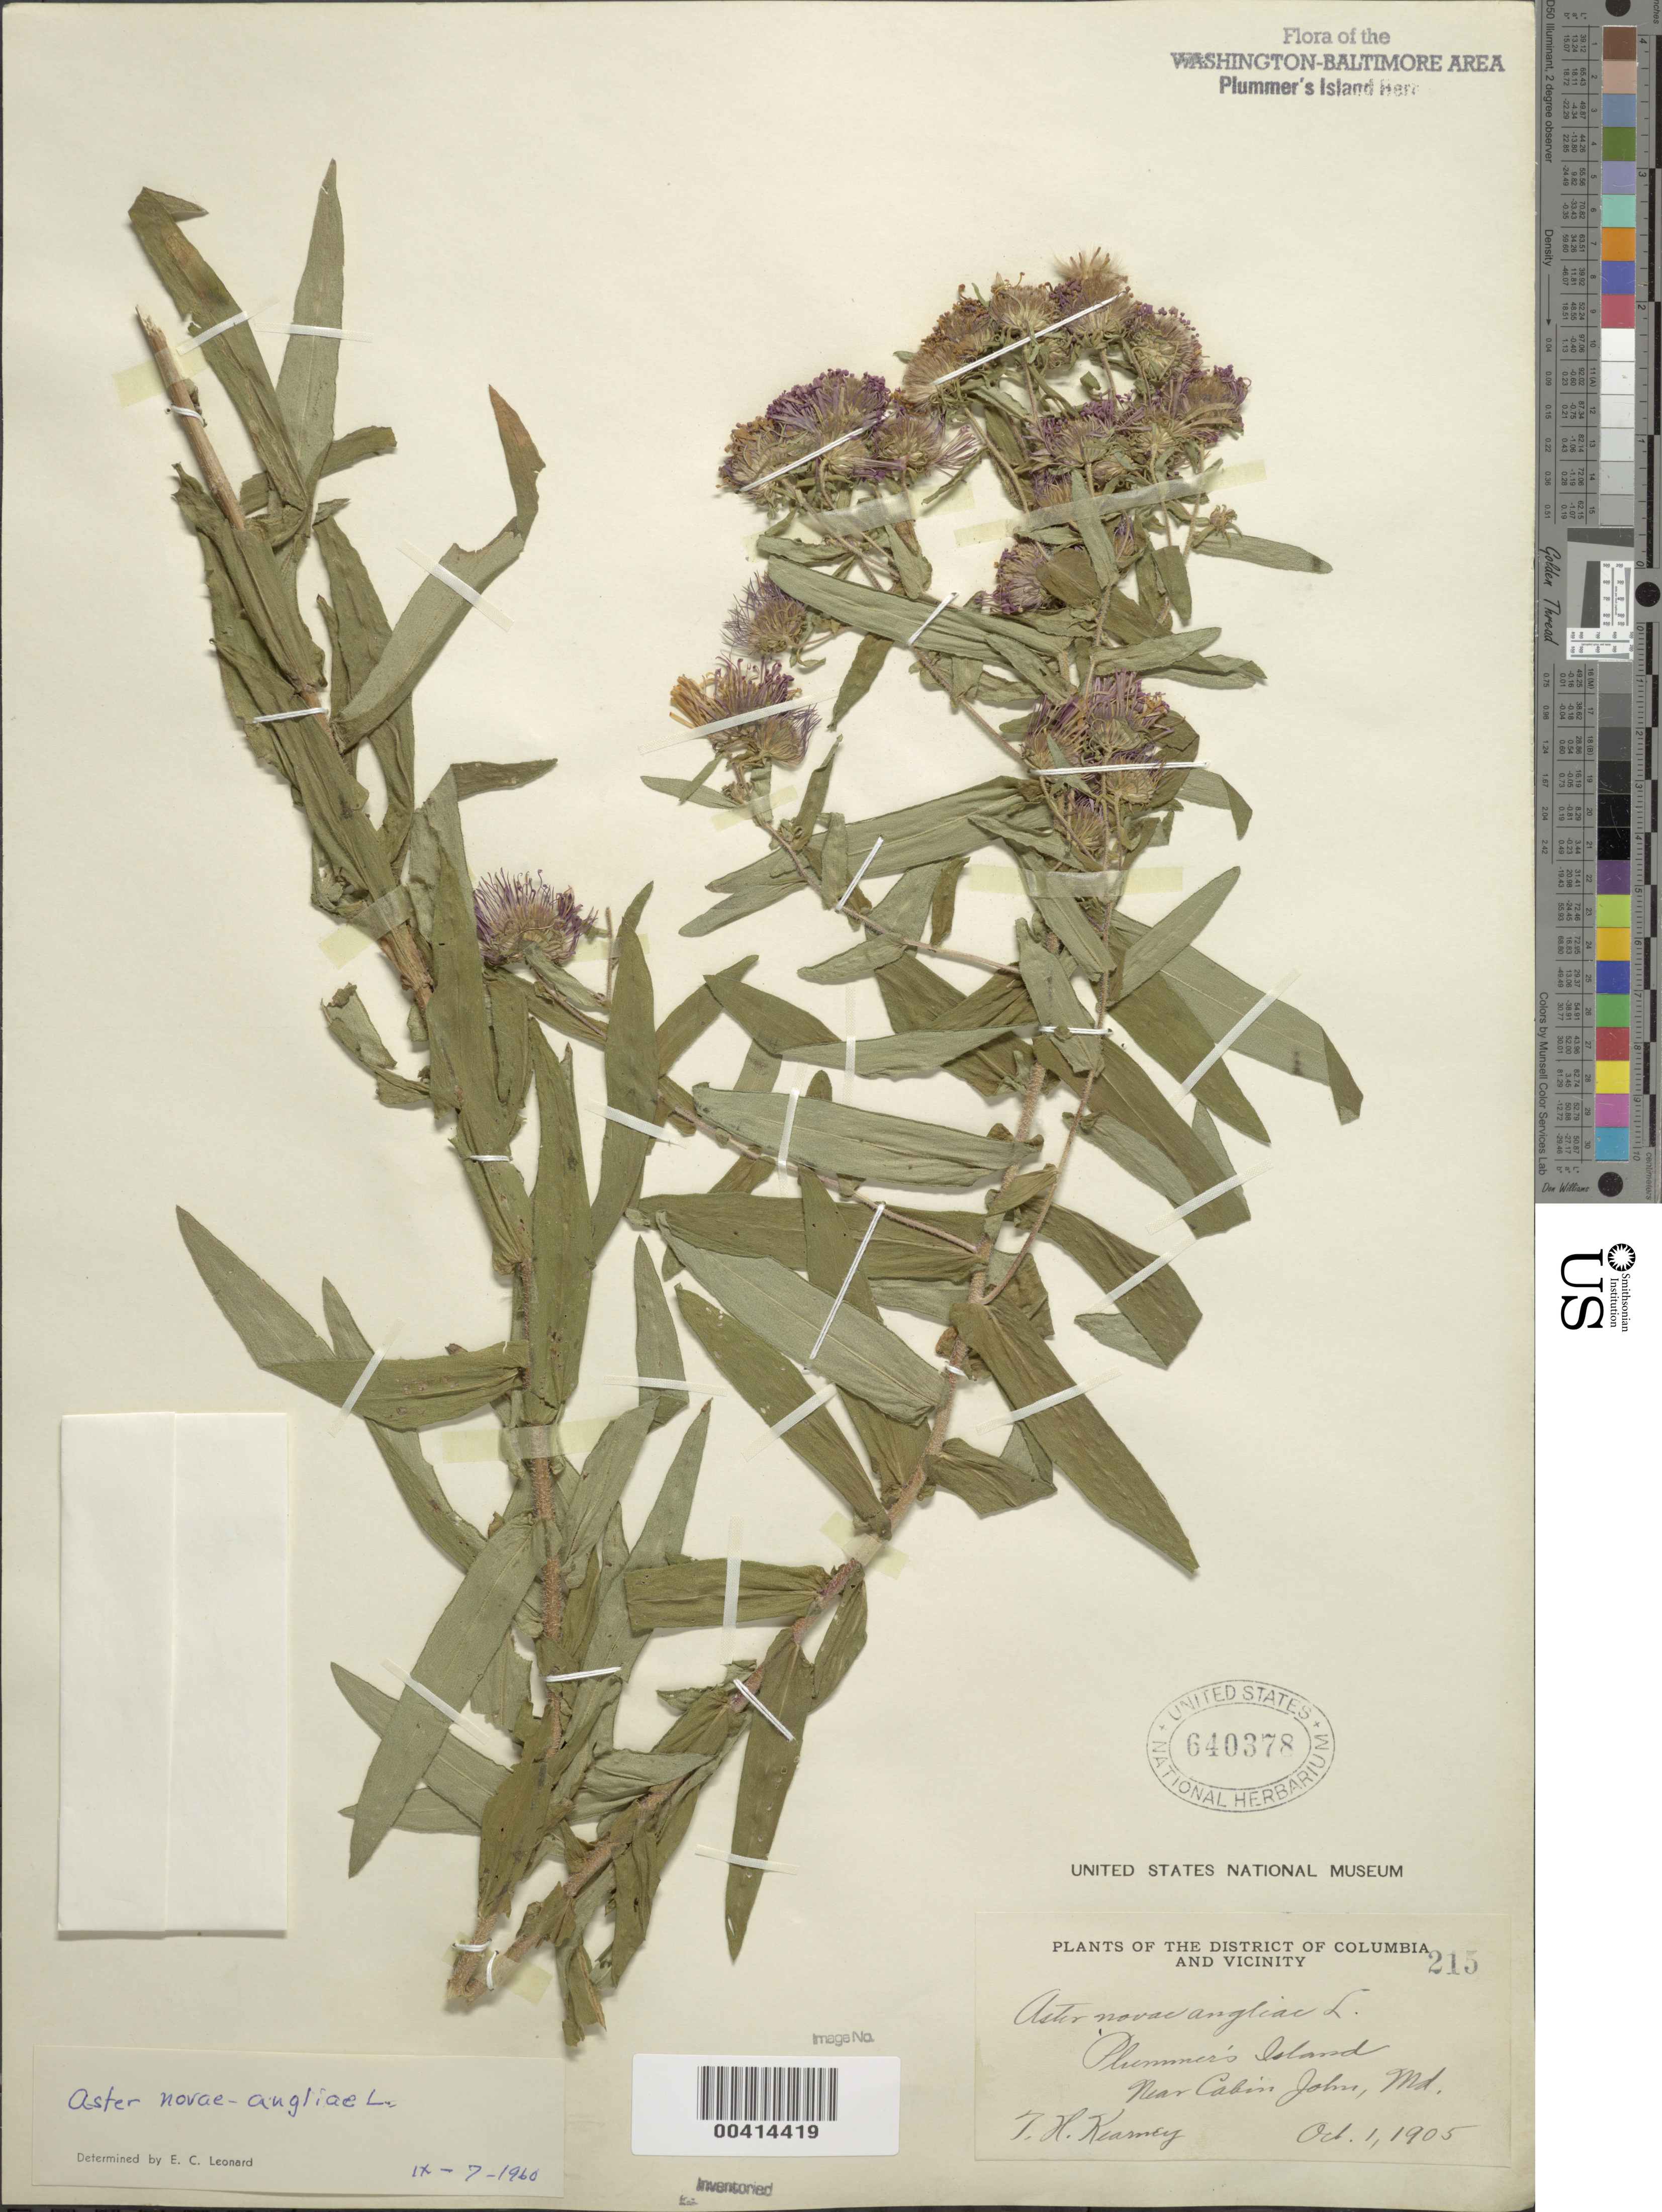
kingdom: Plantae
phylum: Tracheophyta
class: Magnoliopsida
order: Asterales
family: Asteraceae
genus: Symphyotrichum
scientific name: Symphyotrichum novae-angliae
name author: (L.) G.L. Nesom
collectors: T. H. Kearney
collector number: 215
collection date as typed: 01 Oct 1905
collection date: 1905-10-01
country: United States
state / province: Maryland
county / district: Montgomery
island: Plummers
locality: Plummer's Island C. & O. Canal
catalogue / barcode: US 640378